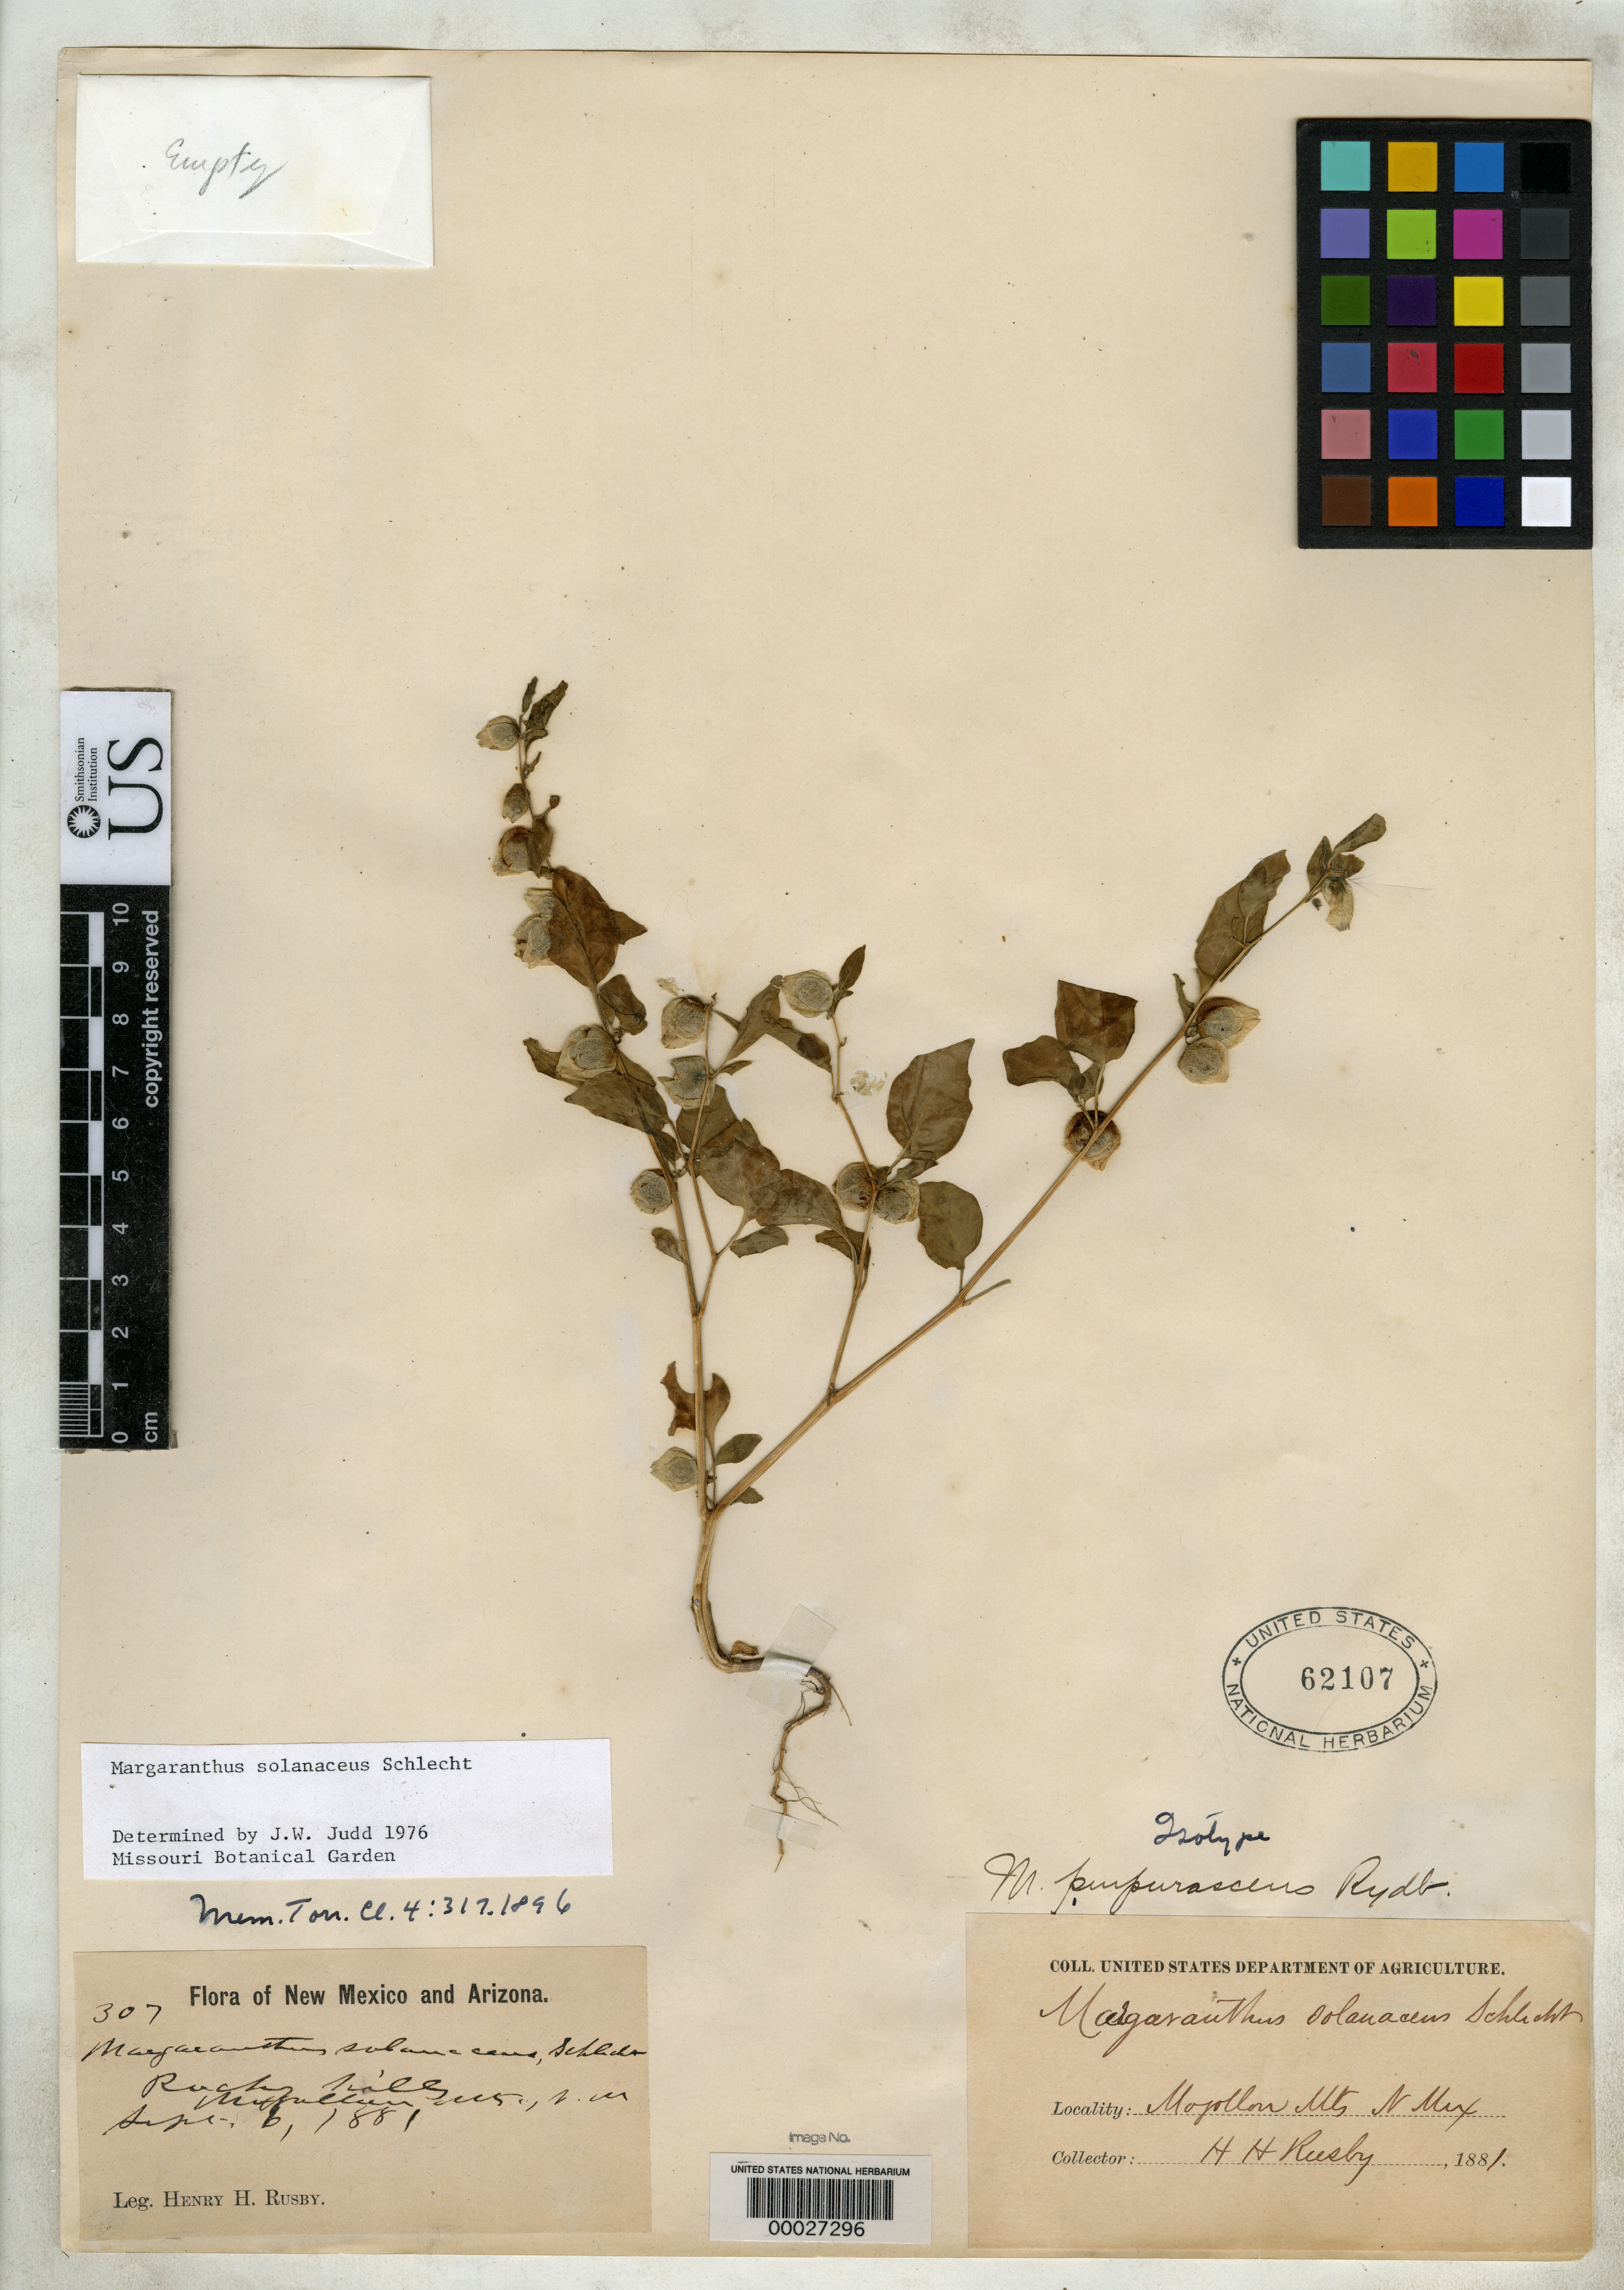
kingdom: Plantae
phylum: Tracheophyta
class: Magnoliopsida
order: Solanales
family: Solanaceae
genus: Margaranthus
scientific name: Margaranthus purpurascens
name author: Rydb.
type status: Isotype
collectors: H. H. Rusby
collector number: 307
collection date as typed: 06 Sep 1881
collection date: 1881-09-06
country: United States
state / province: New Mexico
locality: Mogollon Mountains.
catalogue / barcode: US 62107